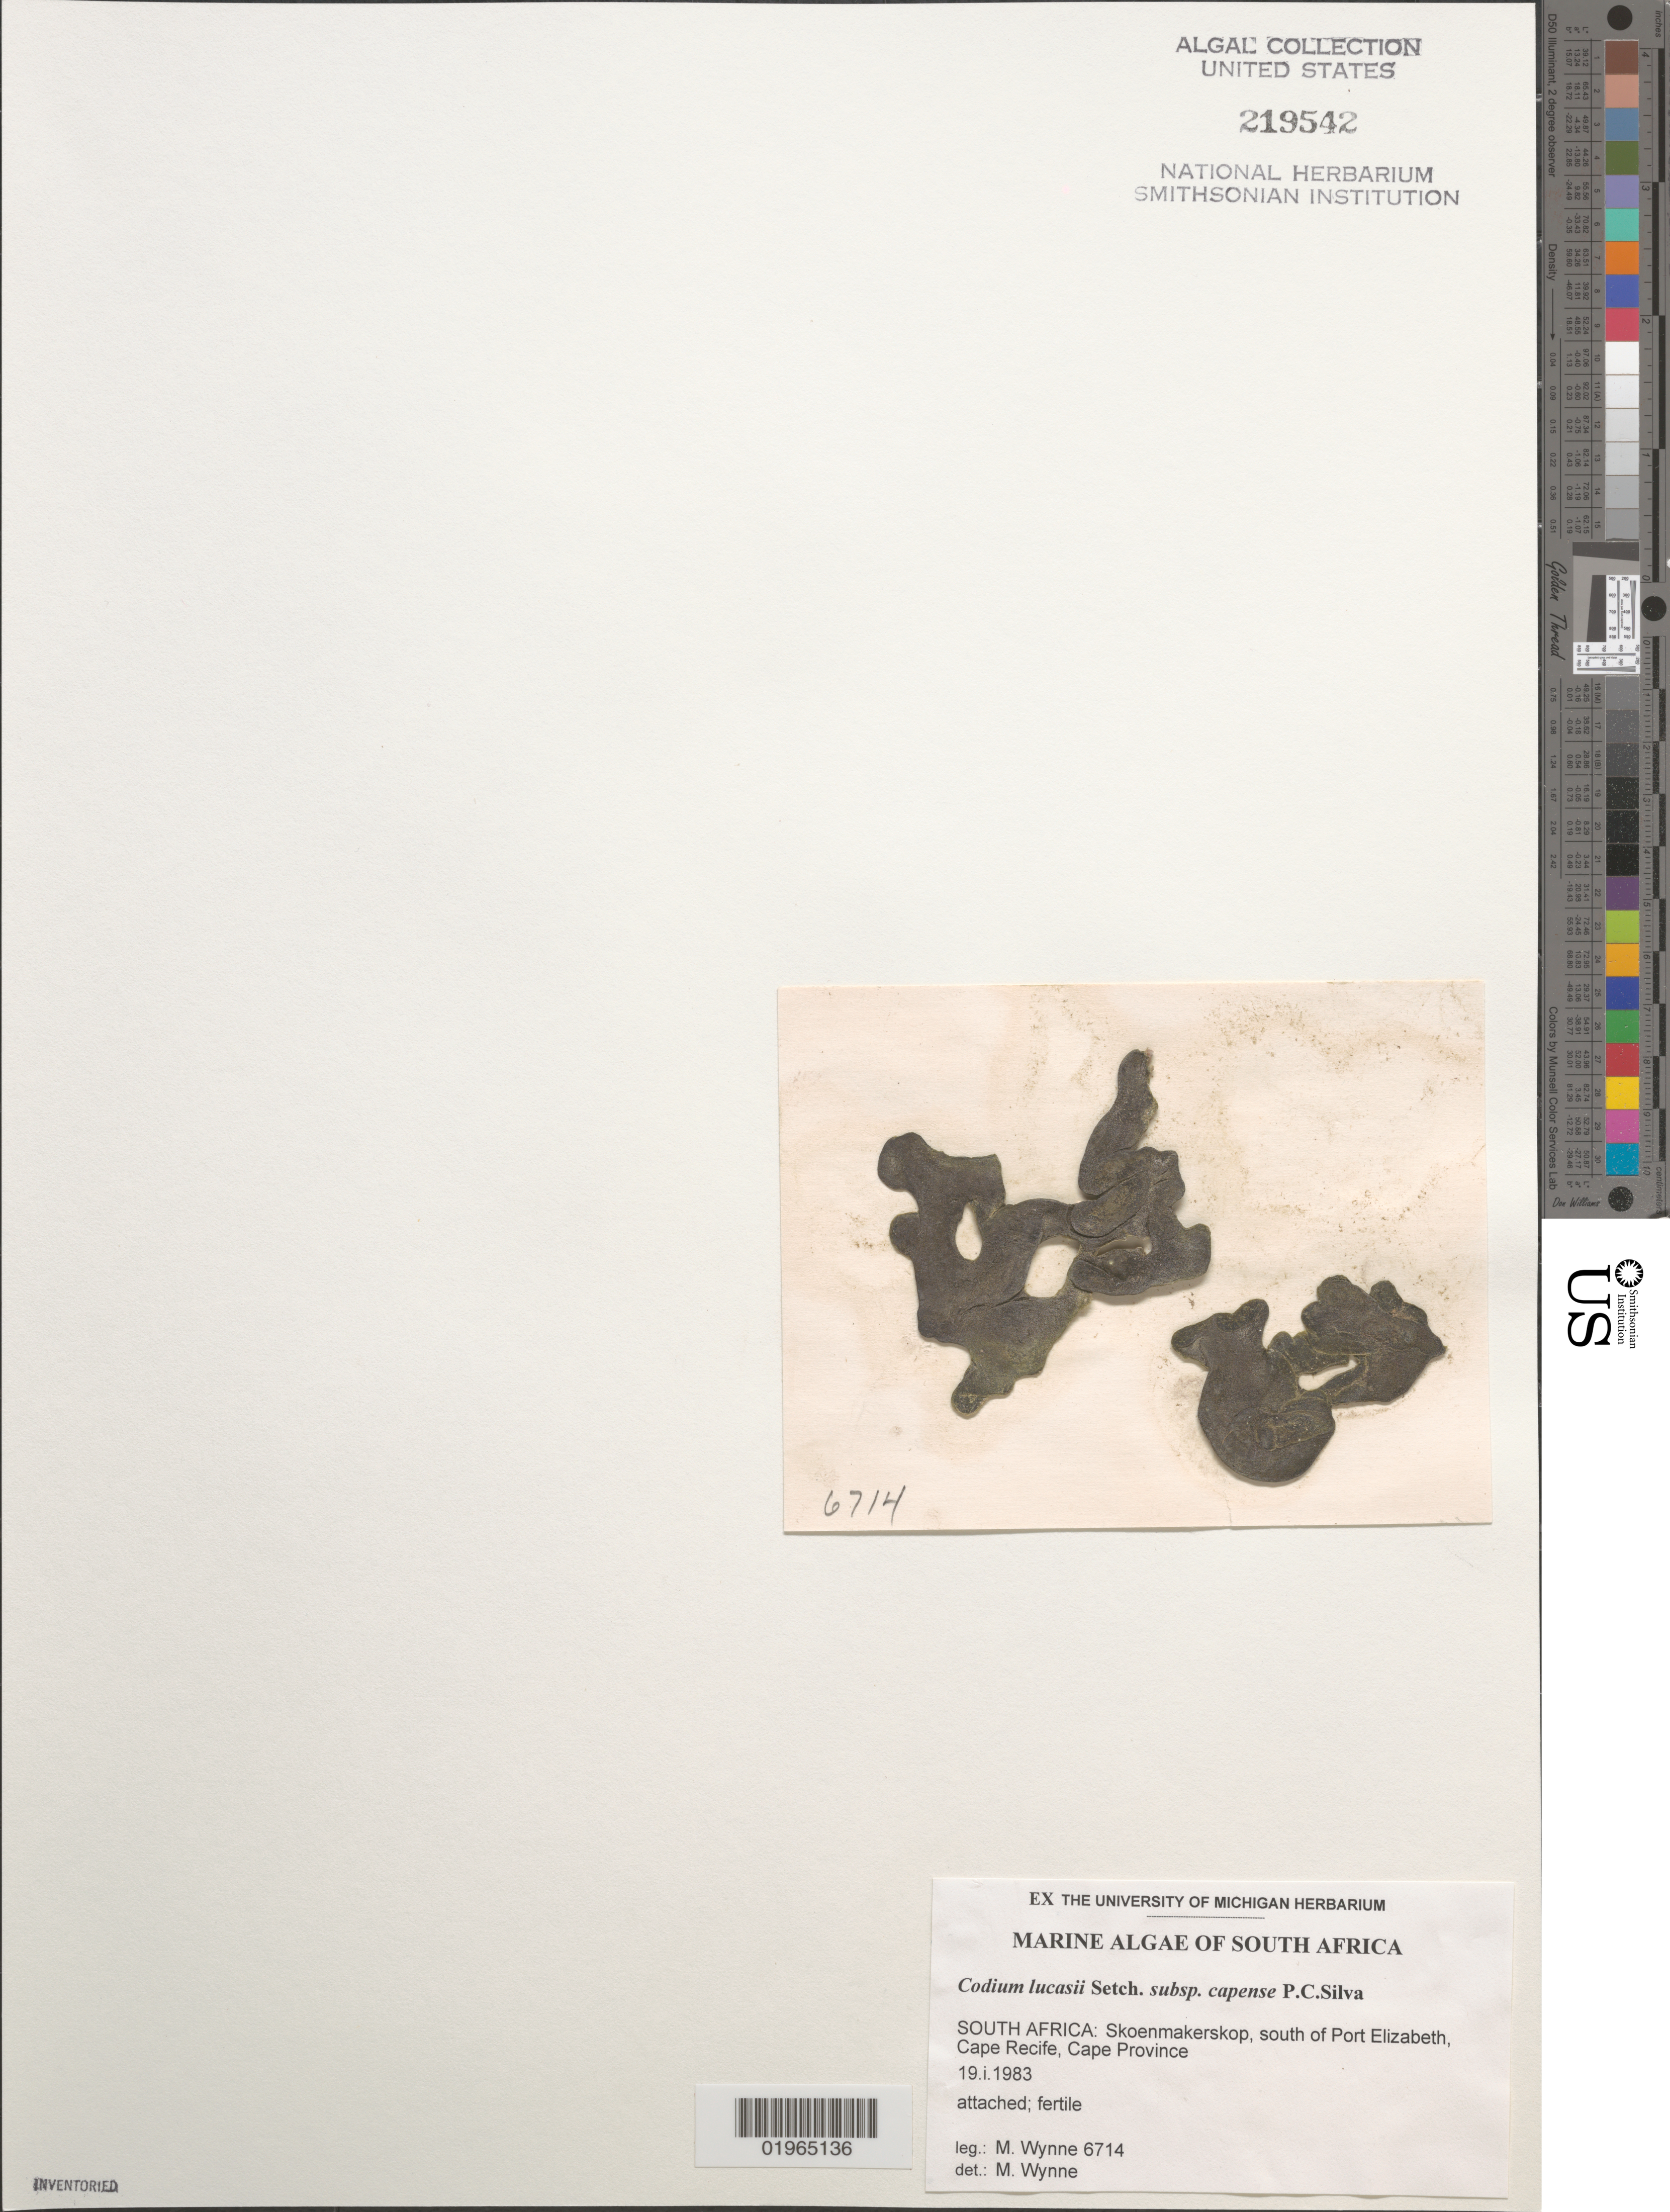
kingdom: Plantae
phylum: Chlorophyta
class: Ulvophyceae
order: Bryopsidales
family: Codiaceae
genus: Codium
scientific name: Codium lucasii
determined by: Wynne, M. J.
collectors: M.J. Wynne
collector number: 6714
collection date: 1983-01-19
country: South Africa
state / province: Eastern Cape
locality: Skoenmakerskop, south of Port Elizabeth, Cape Recife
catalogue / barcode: US 219542